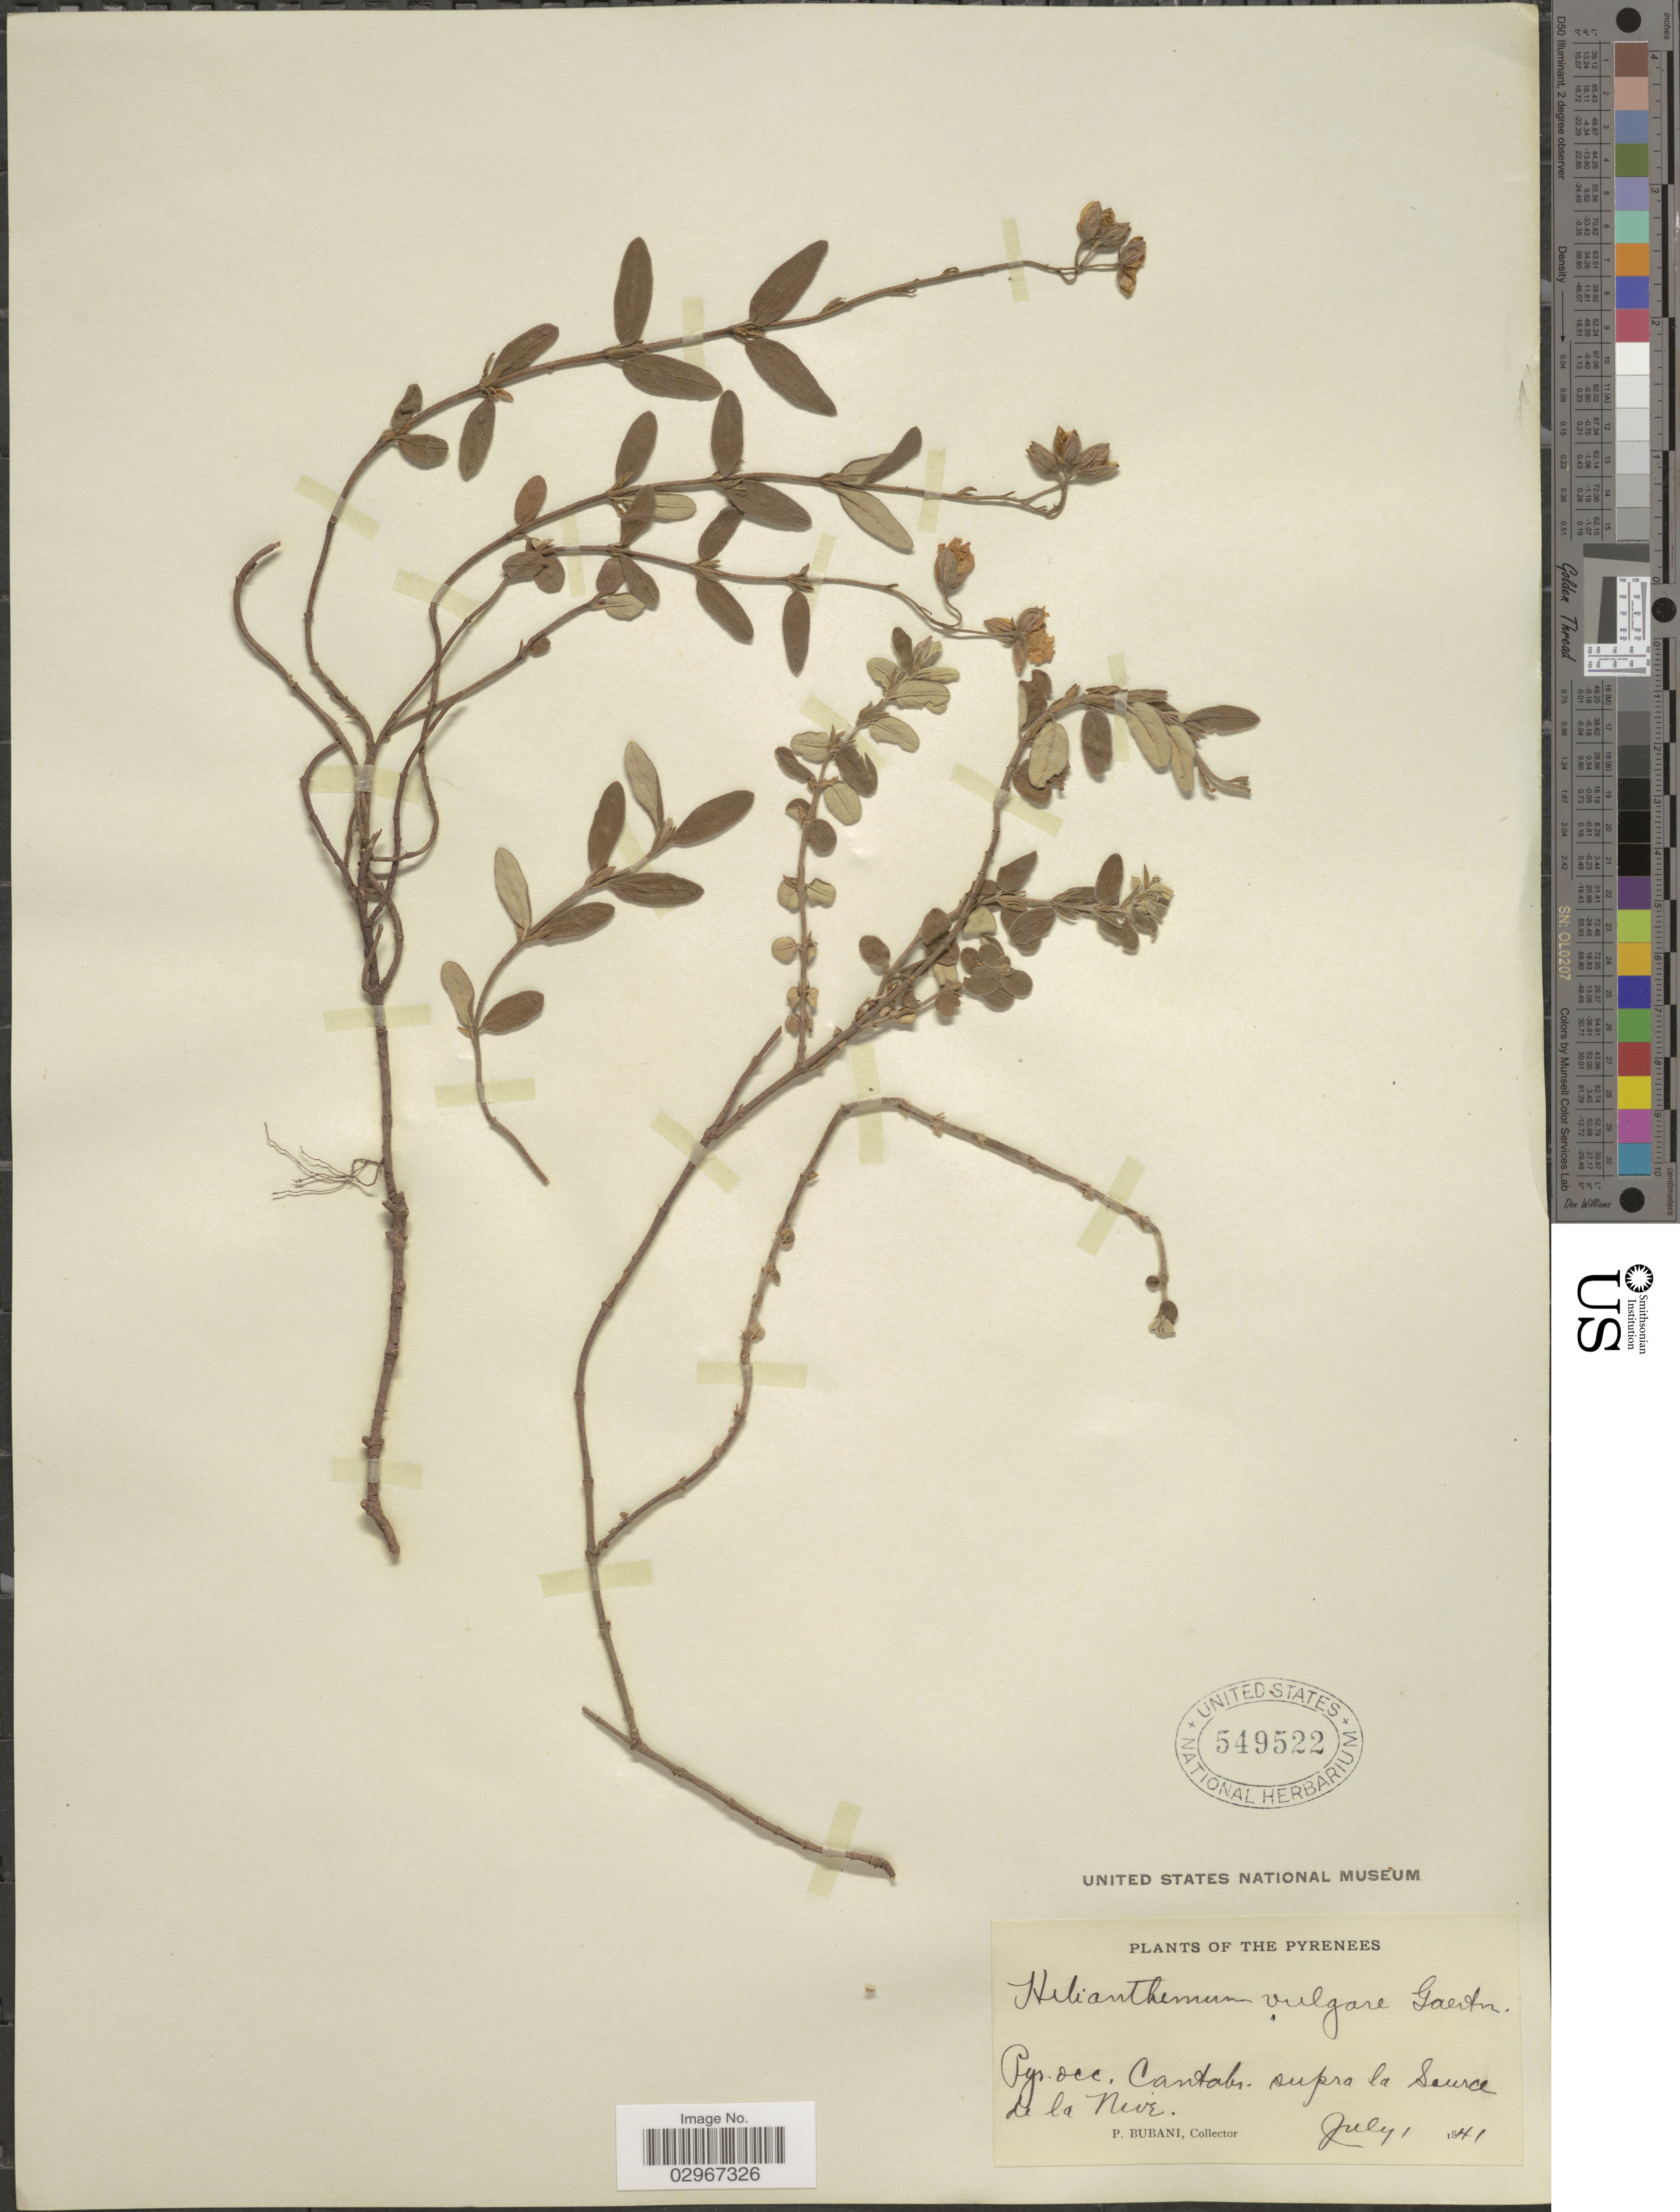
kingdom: Plantae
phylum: Tracheophyta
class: Magnoliopsida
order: Malvales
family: Cistaceae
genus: Helianthemum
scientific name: Helianthemum vulgare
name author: Gaertn.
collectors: P. Bubani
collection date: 1841-07-01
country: France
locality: The Pyrenees, Pyr. occ. Cantabr. supra la Source de la Nive.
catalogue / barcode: US 549522